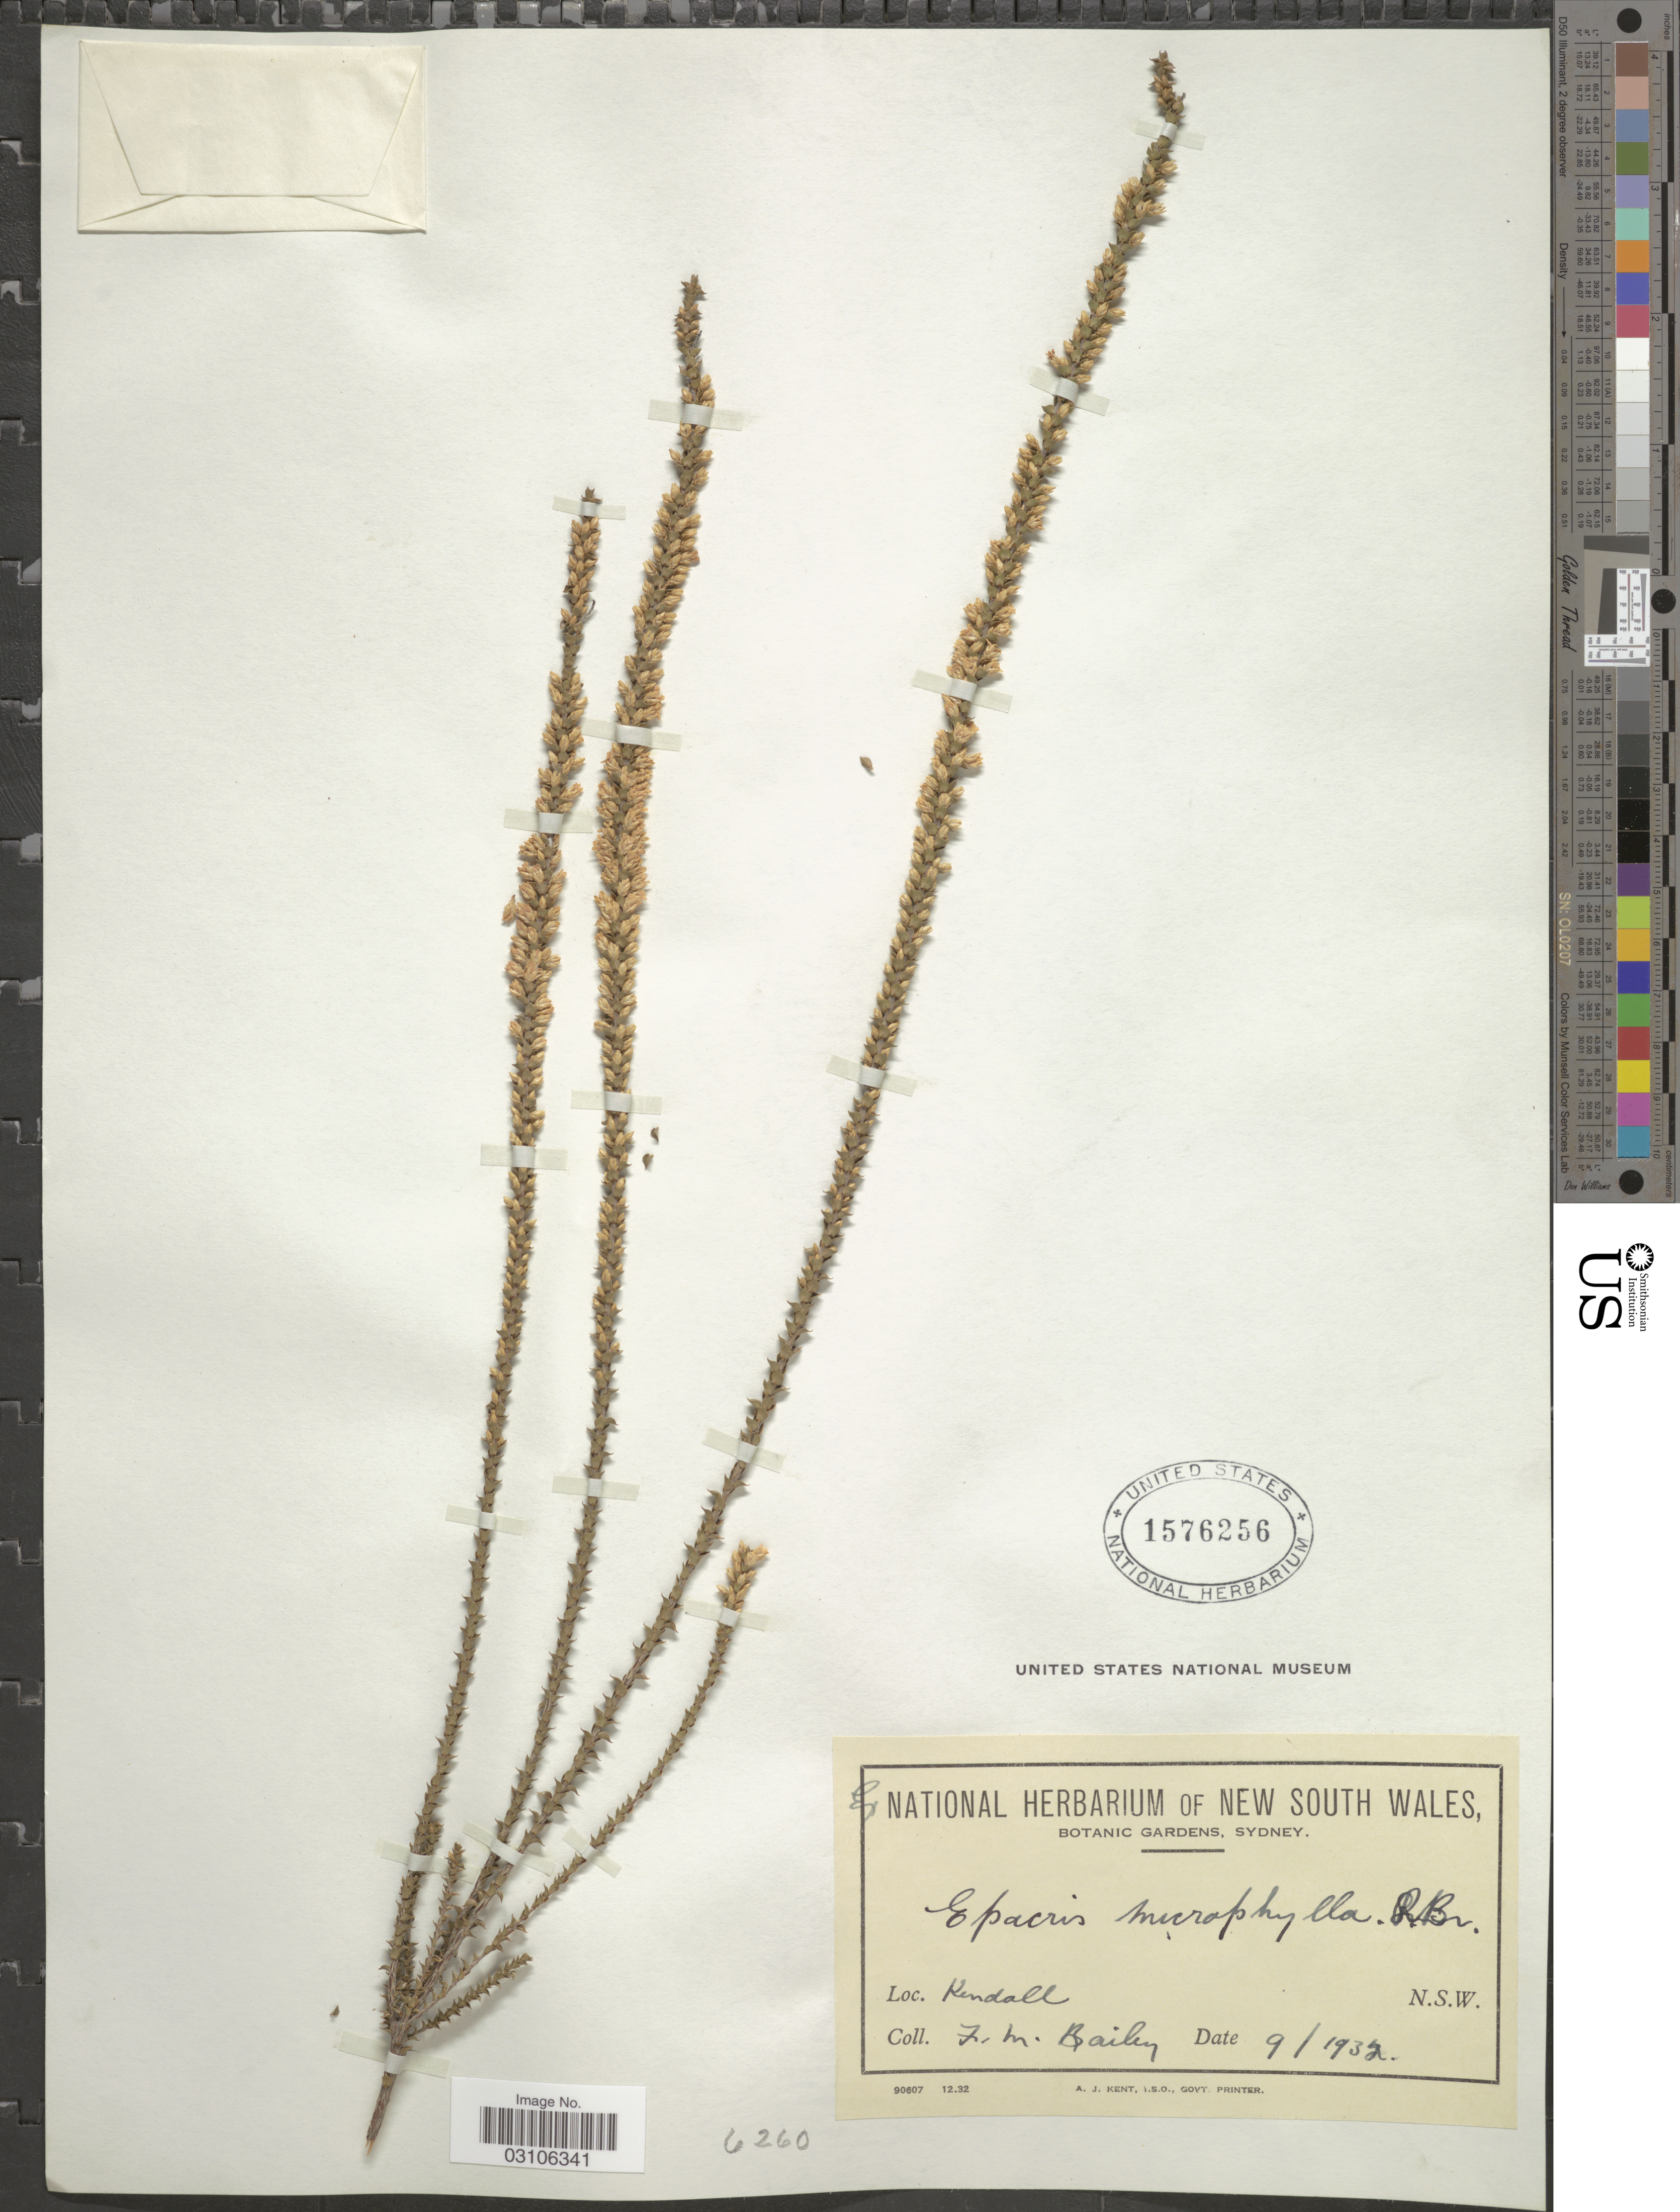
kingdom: Plantae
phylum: Tracheophyta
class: Magnoliopsida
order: Ericales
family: Ericaceae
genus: Epacris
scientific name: Epacris microphylla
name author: R. Br.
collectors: F. M. Bailey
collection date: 1932-09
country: Australia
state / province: New South Wales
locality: Kendall.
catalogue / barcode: US 1576256